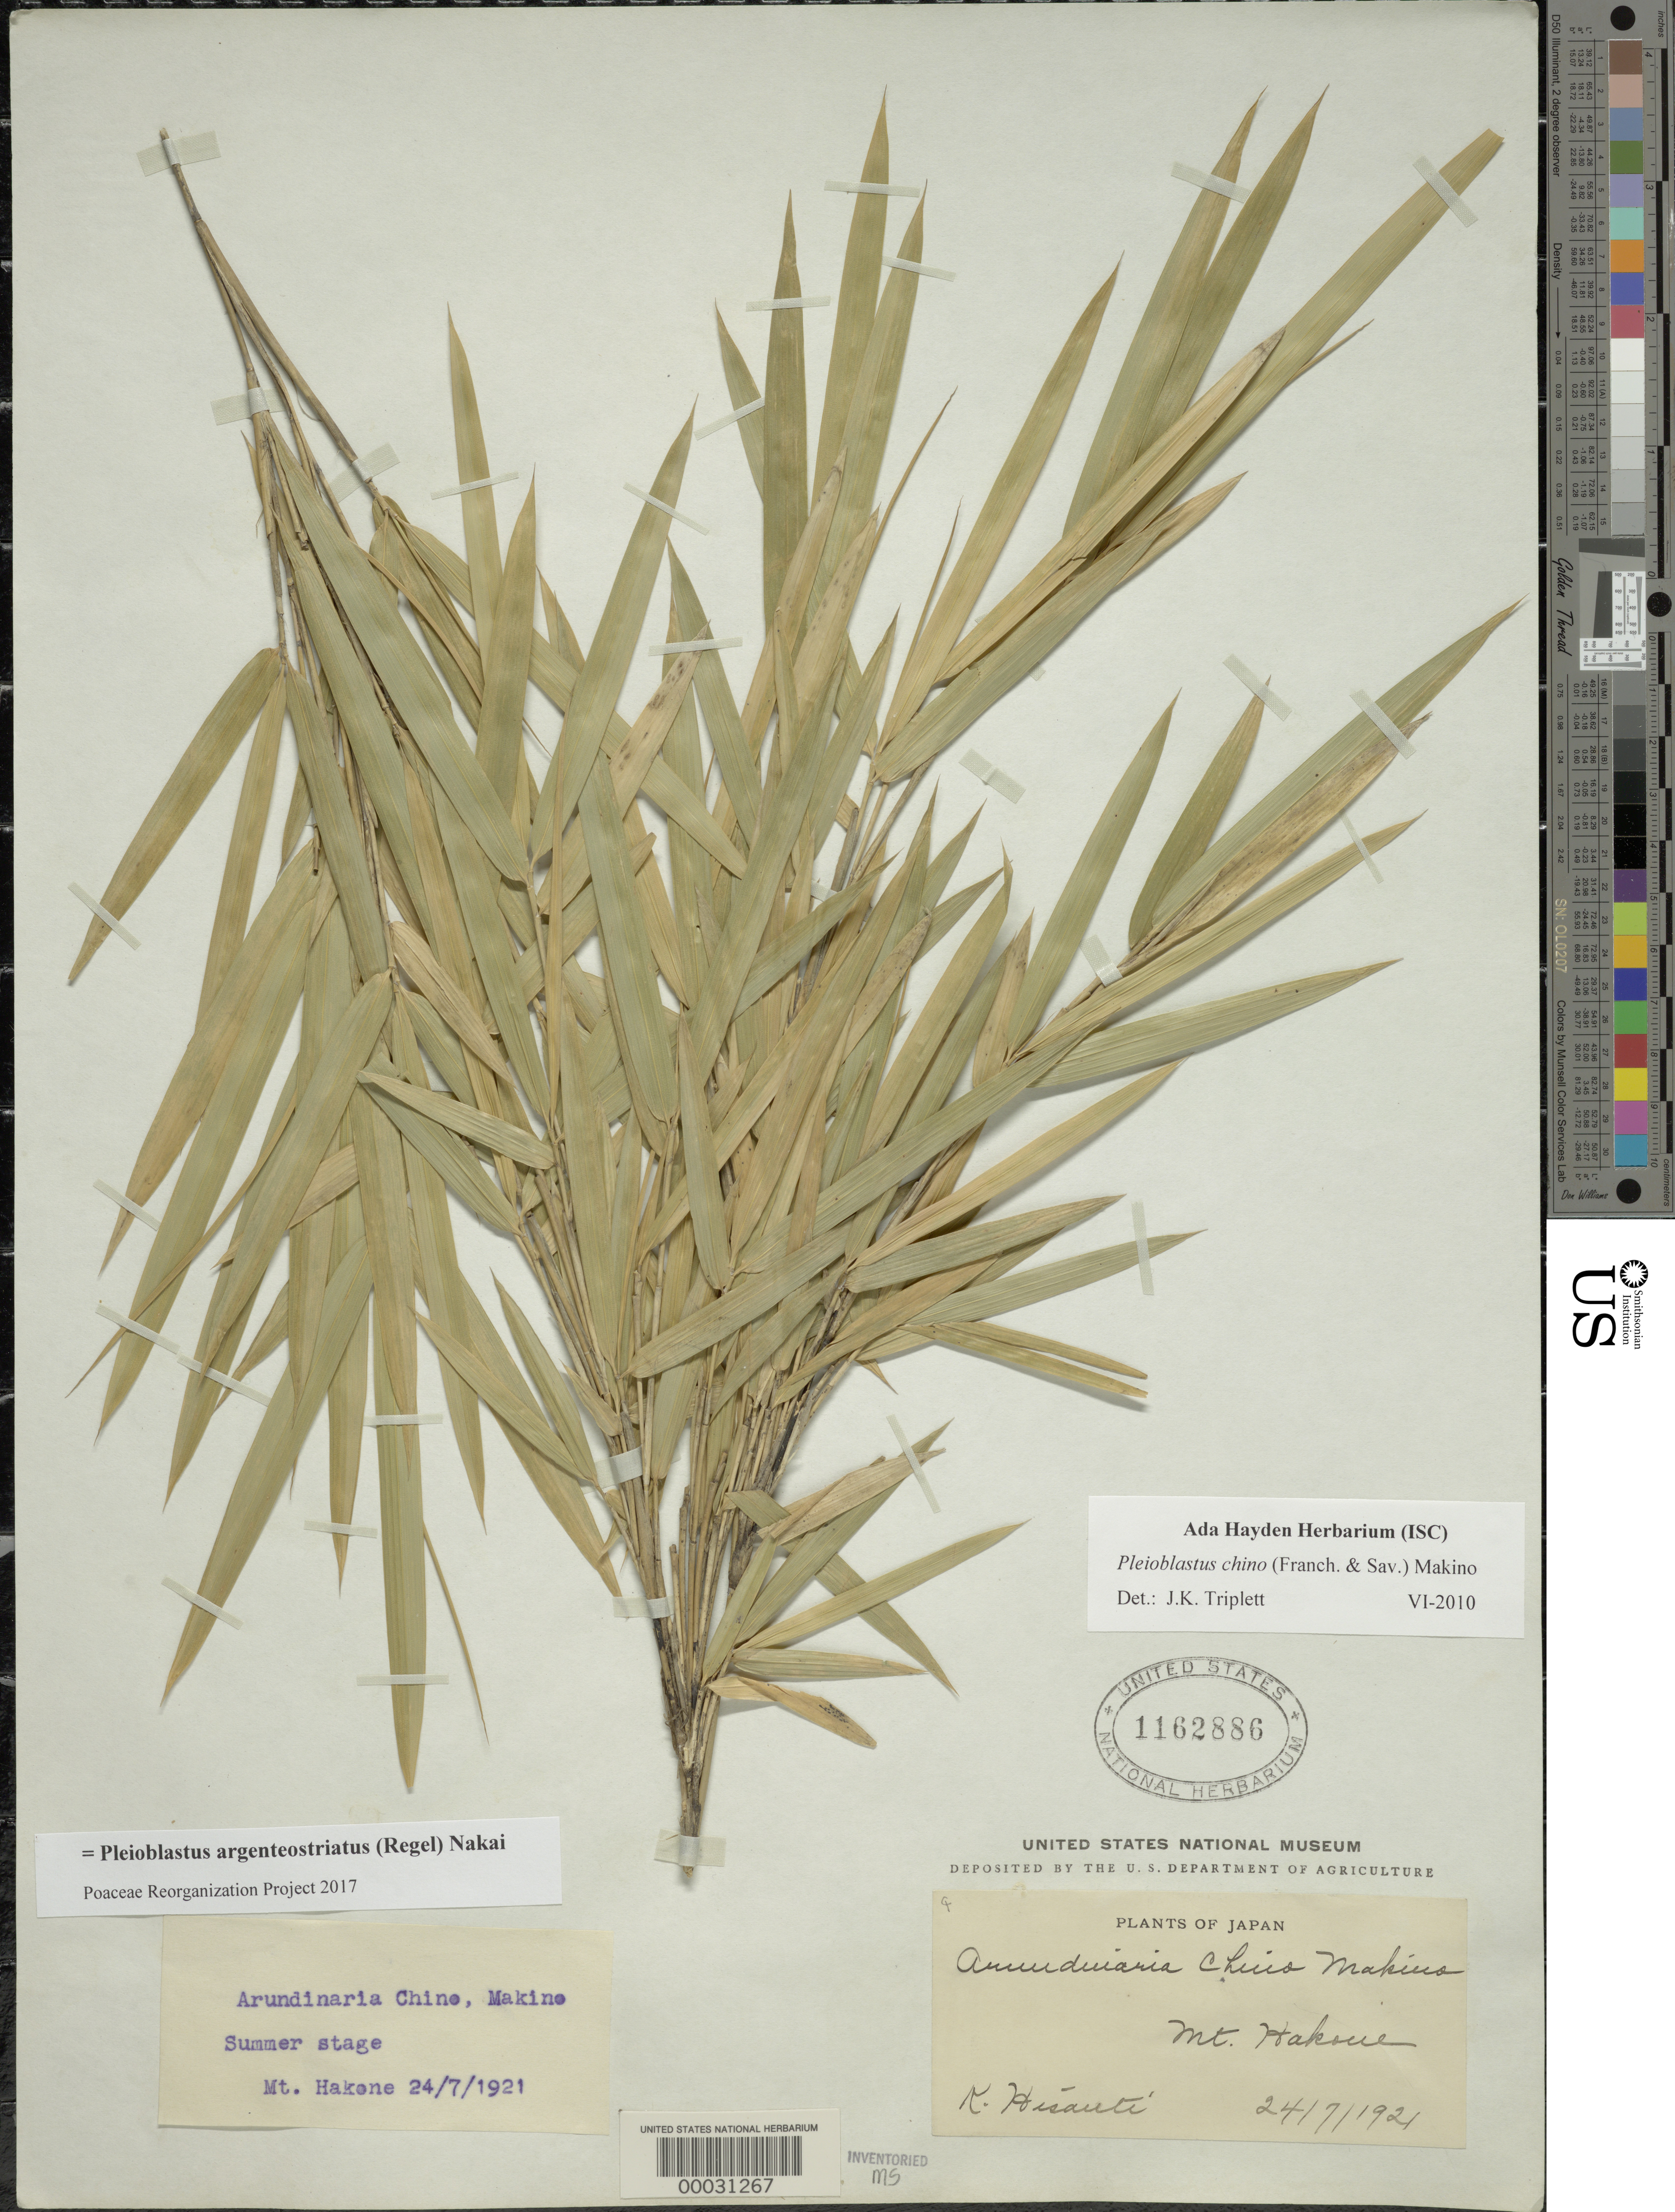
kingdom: Plantae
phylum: Tracheophyta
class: Liliopsida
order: Poales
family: Poaceae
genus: Pleioblastus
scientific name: Pleioblastus chino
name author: (Franch. & Sav.) Makino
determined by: Triplett, J. K.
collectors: K. Hisauti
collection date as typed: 24 Jul 1921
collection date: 1921-07-24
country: Japan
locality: Mt. hakoue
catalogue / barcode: US 1162886